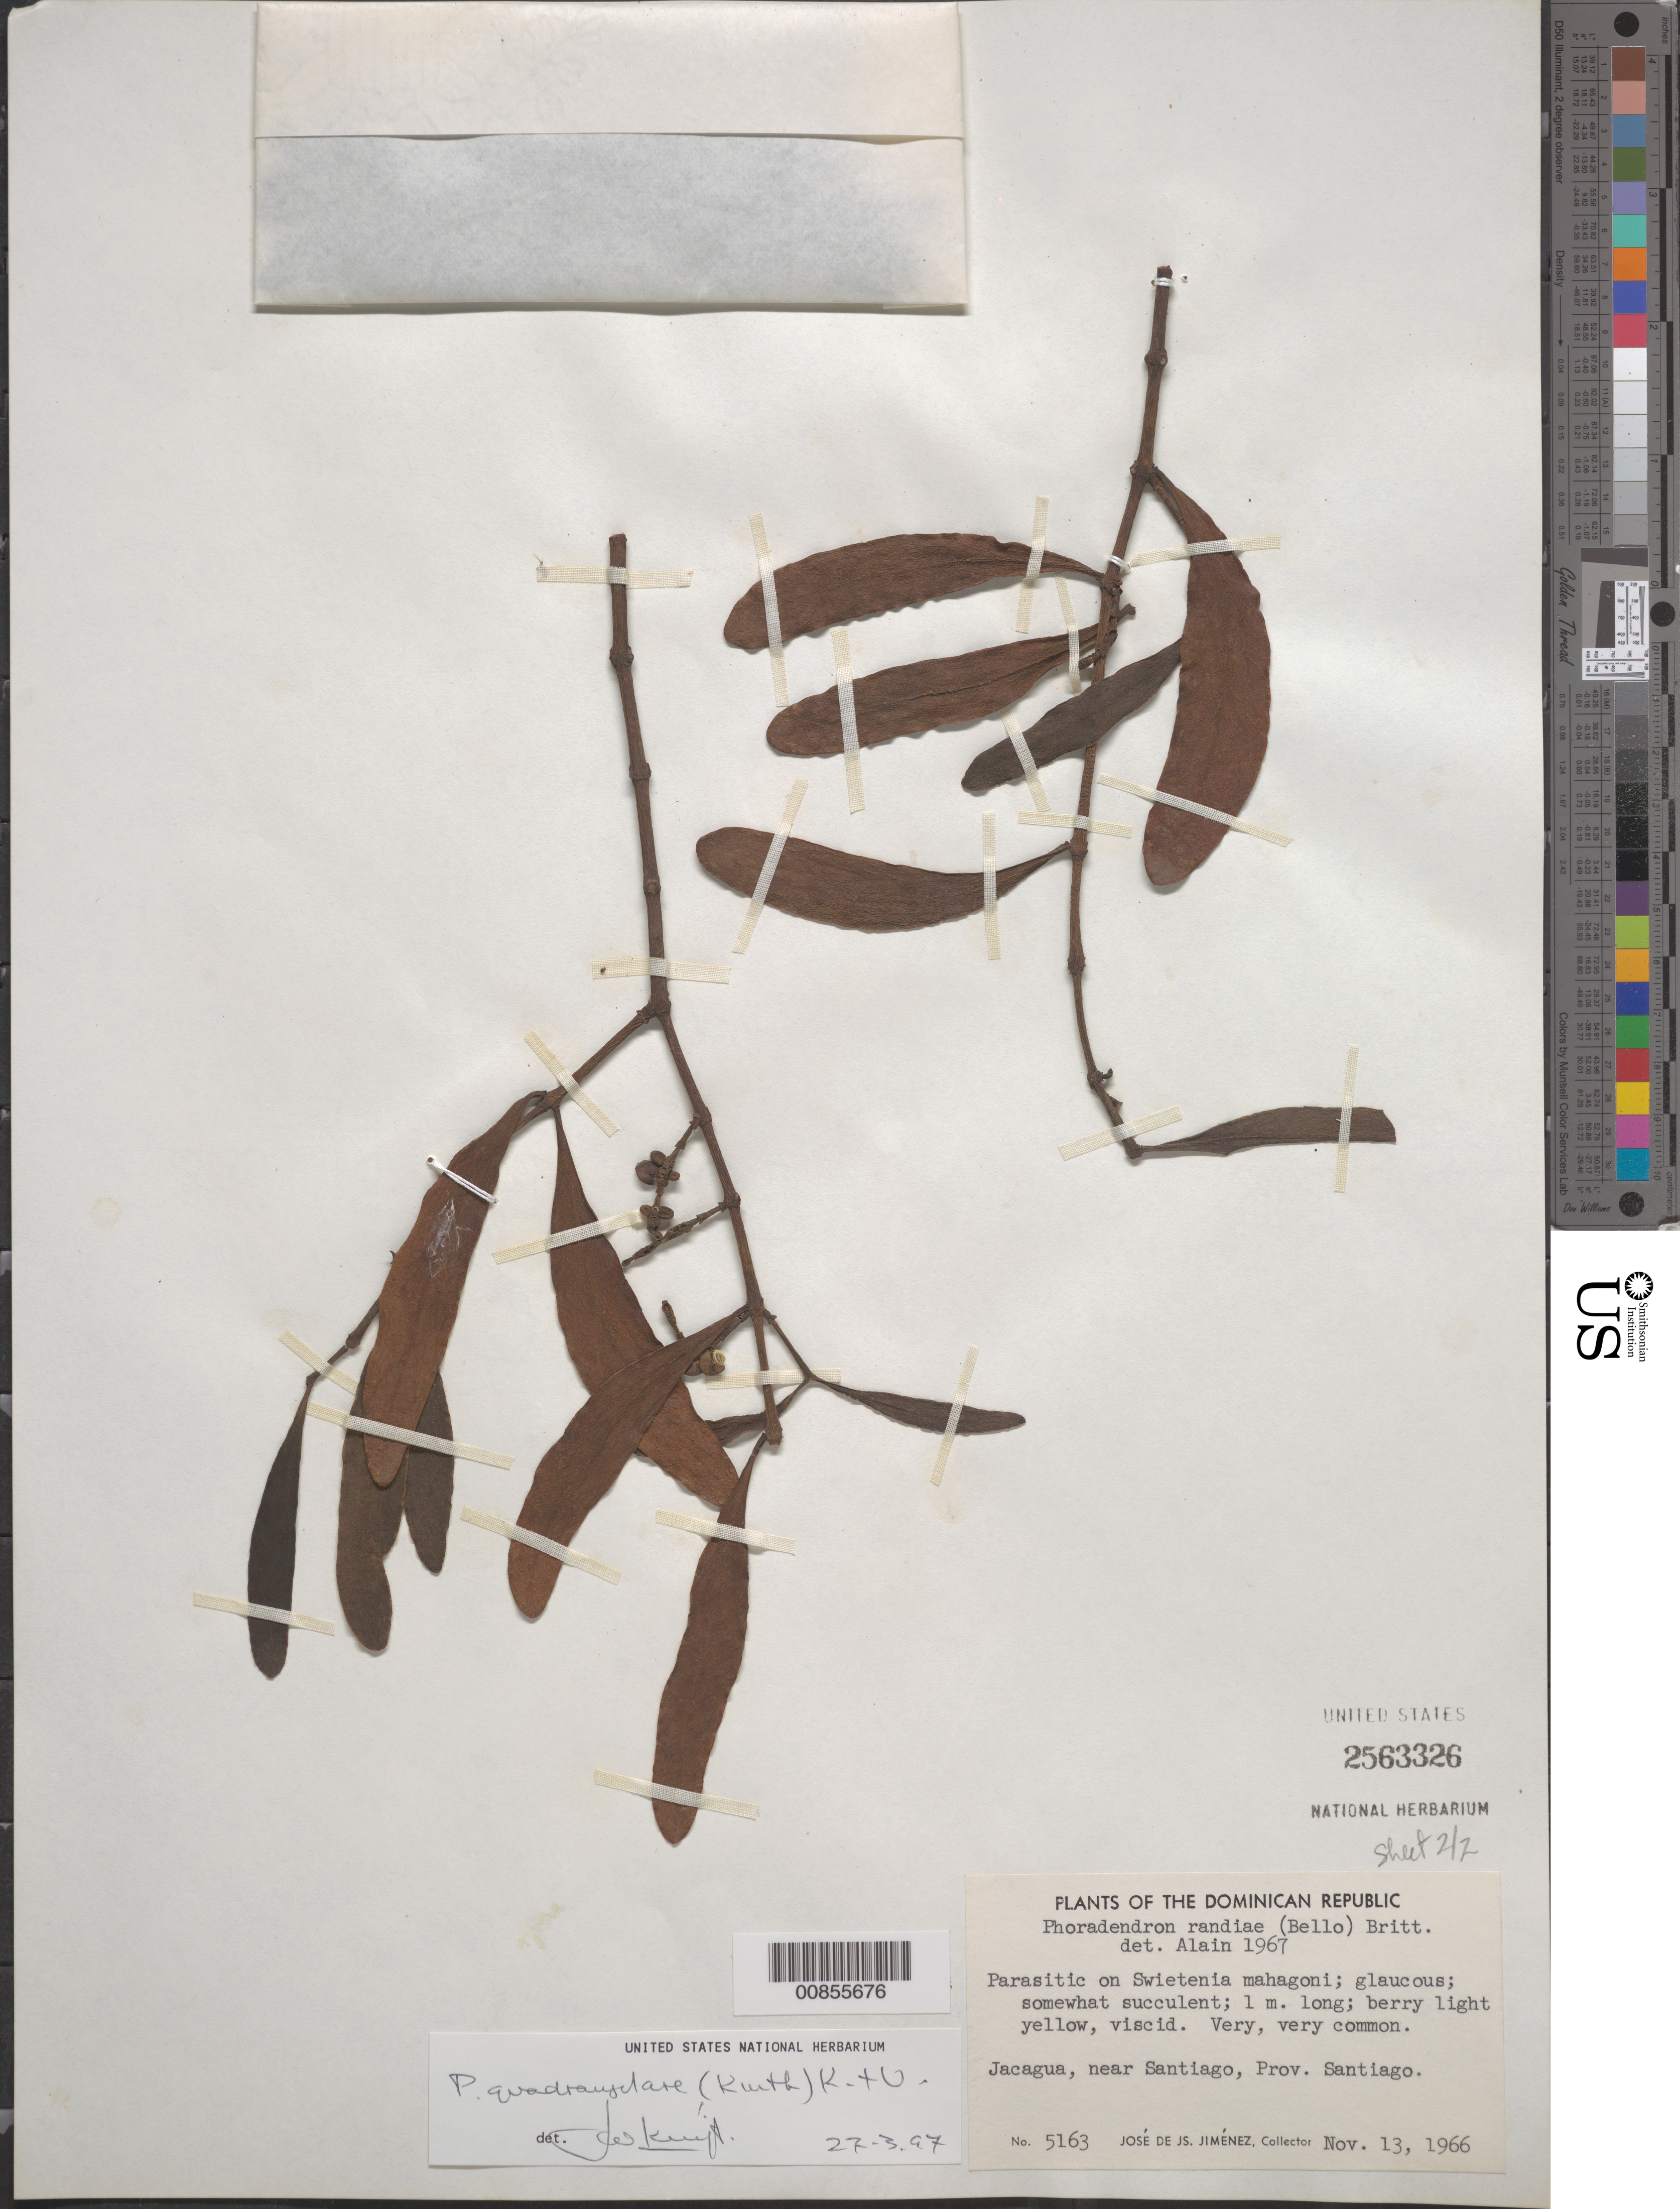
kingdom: Plantae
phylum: Tracheophyta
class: Magnoliopsida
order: Santalales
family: Viscaceae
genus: Phoradendron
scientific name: Phoradendron haitiense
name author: Urb.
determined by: Caraballo-Ortiz, Marcos A., (MISS), University of Mississippi (UNITED STATES)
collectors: J. J. Jiménez Almonte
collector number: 5163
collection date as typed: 13 Nov 1966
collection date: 1966-11-13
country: Dominican Republic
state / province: Santiago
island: Hispaniola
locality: Jacagua, near Santiago.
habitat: On Swietenia mahagoni.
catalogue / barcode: US 2563326